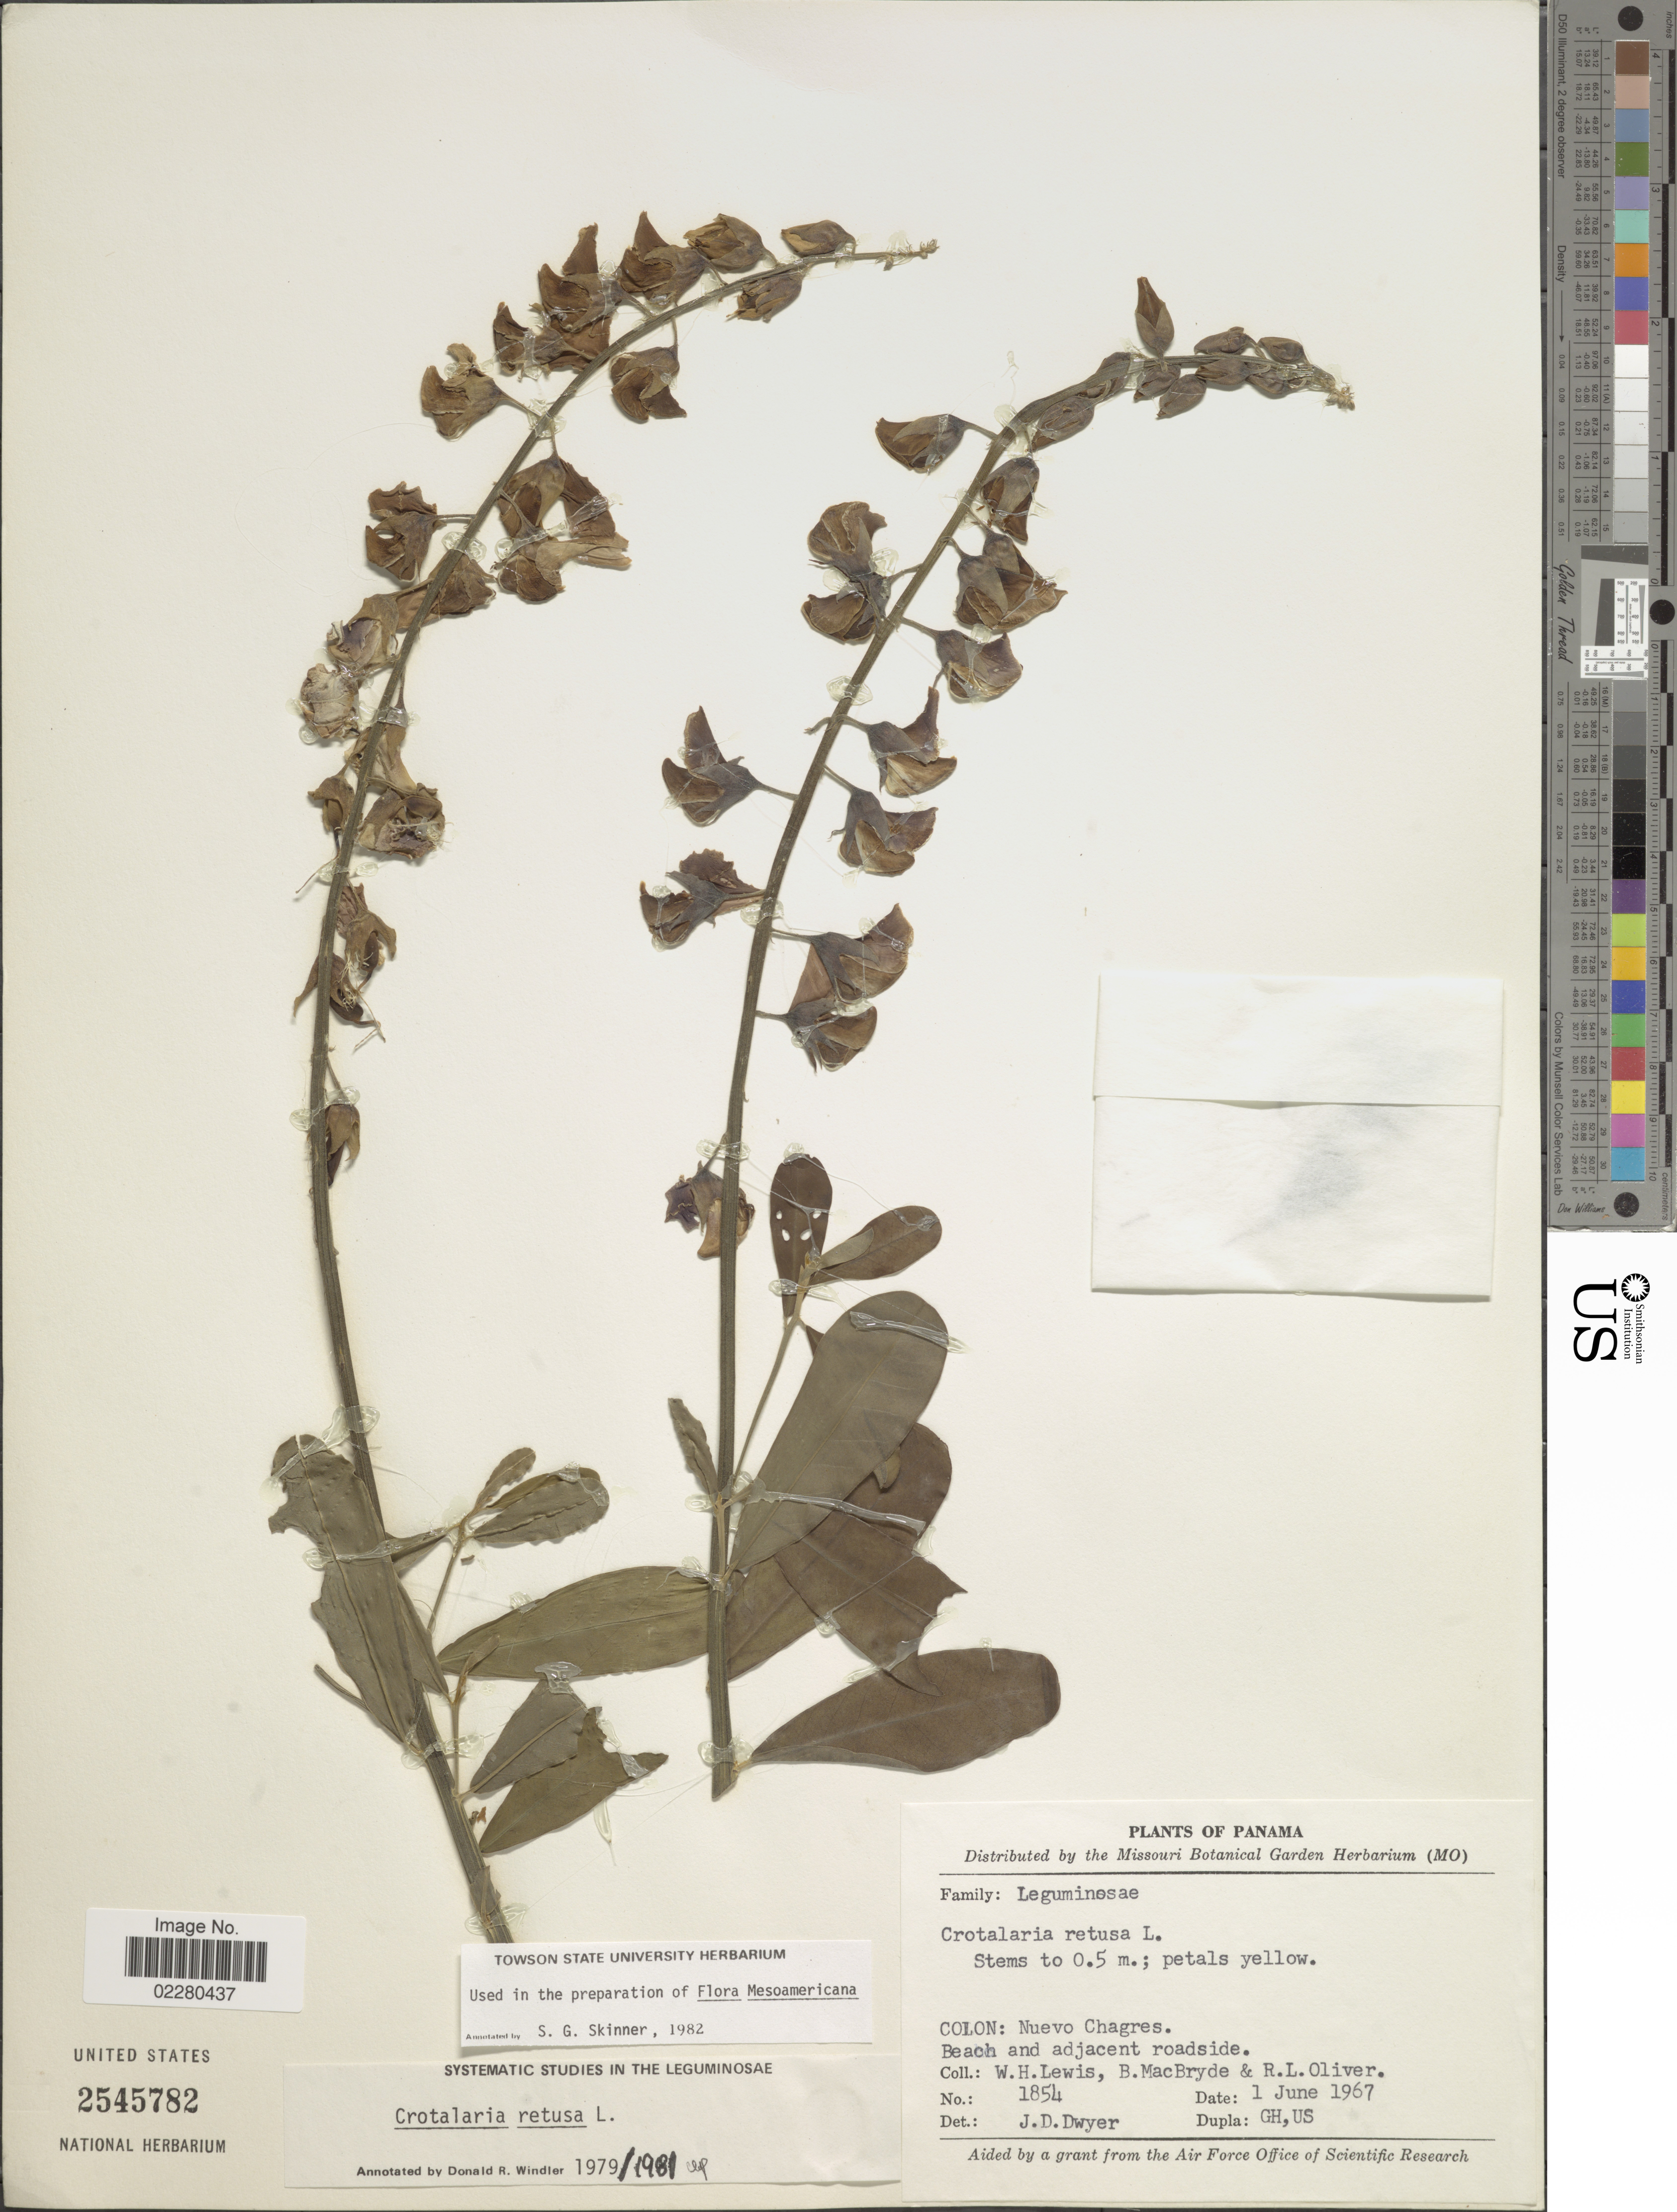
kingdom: Plantae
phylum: Tracheophyta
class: Magnoliopsida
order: Fabales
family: Fabaceae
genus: Crotalaria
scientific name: Crotalaria retusa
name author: L.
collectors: W. H. Lewis, B. MacBryde & R. Oliver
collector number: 1854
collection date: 1967-06-01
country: Panama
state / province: Colón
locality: Colon: Nuevo Chagres.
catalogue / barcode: US 2545782